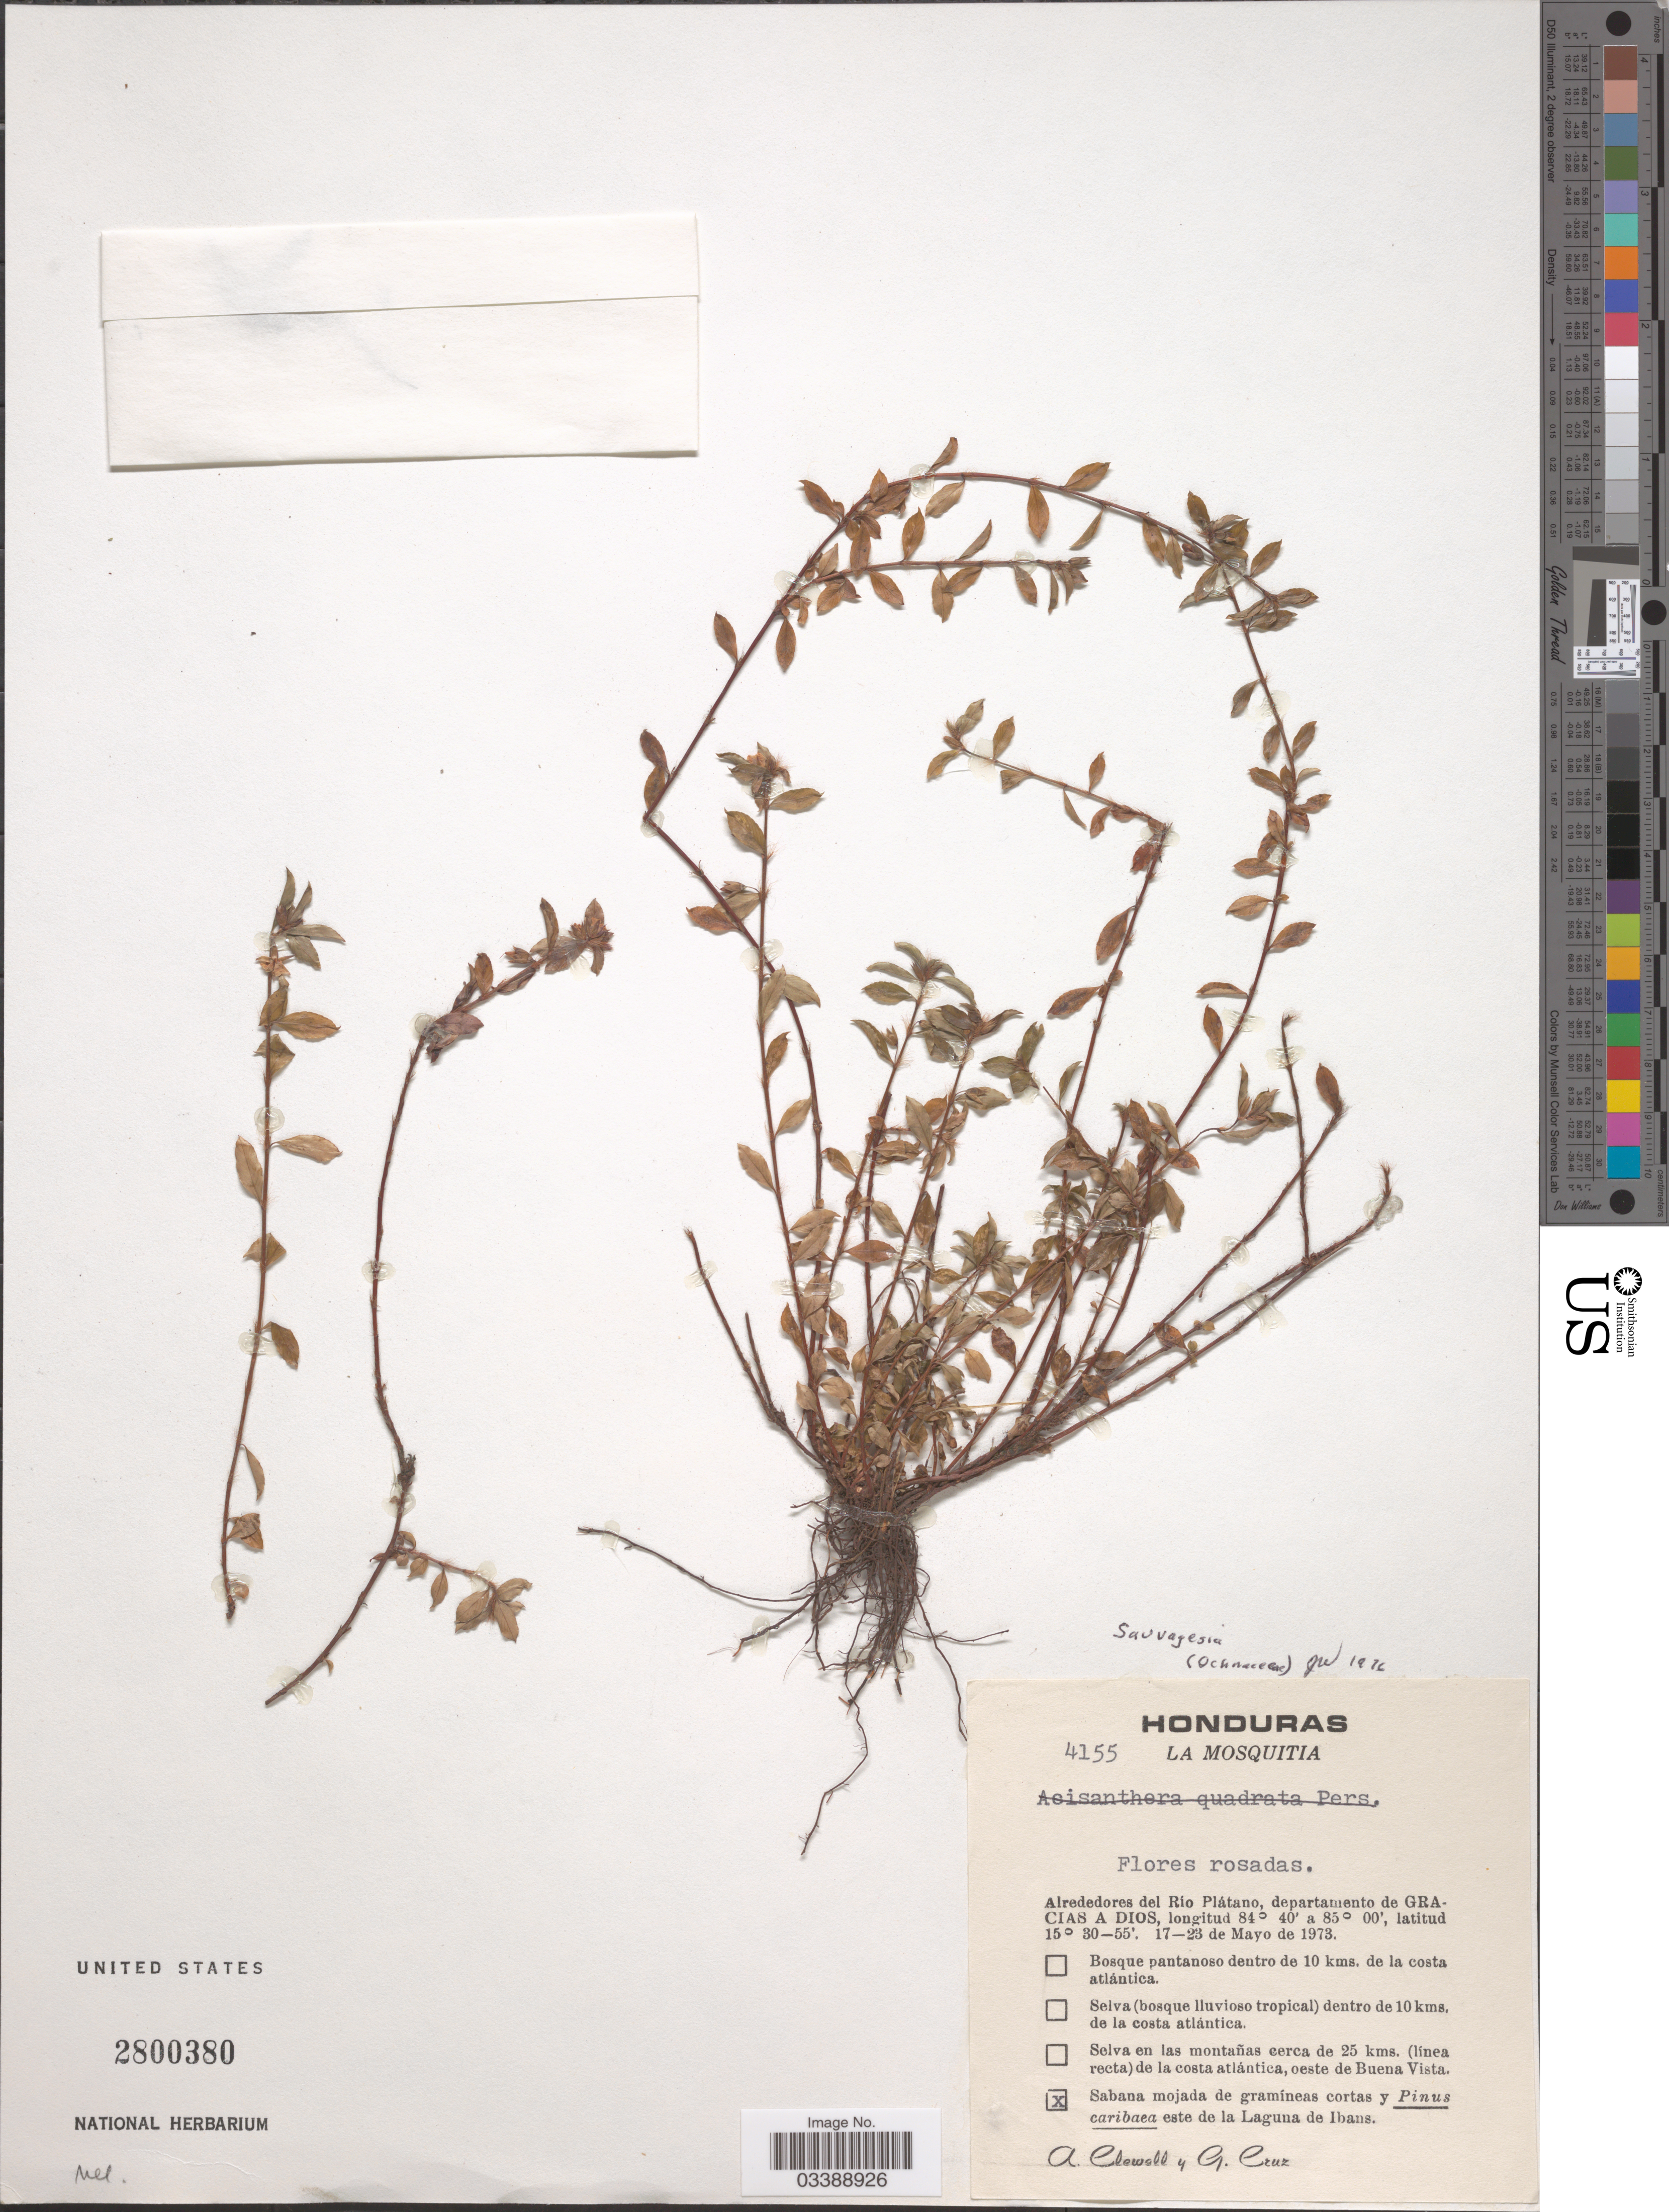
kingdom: Plantae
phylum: Tracheophyta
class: Magnoliopsida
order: Malpighiales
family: Ochnaceae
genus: Sauvagesia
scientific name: Sauvagesia sp.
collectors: A. Clewell & G. Cruz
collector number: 4155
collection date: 1973-05-17/1973-05-23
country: Honduras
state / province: Gracias de Dios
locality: La Mosquitia. Alrededores del Río Plátano, departamento de Gracias A Dios. Sabana mojada de gramíneas cortas y Pinus caribaea este de la Laguna de Ibans.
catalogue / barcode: US 2800380